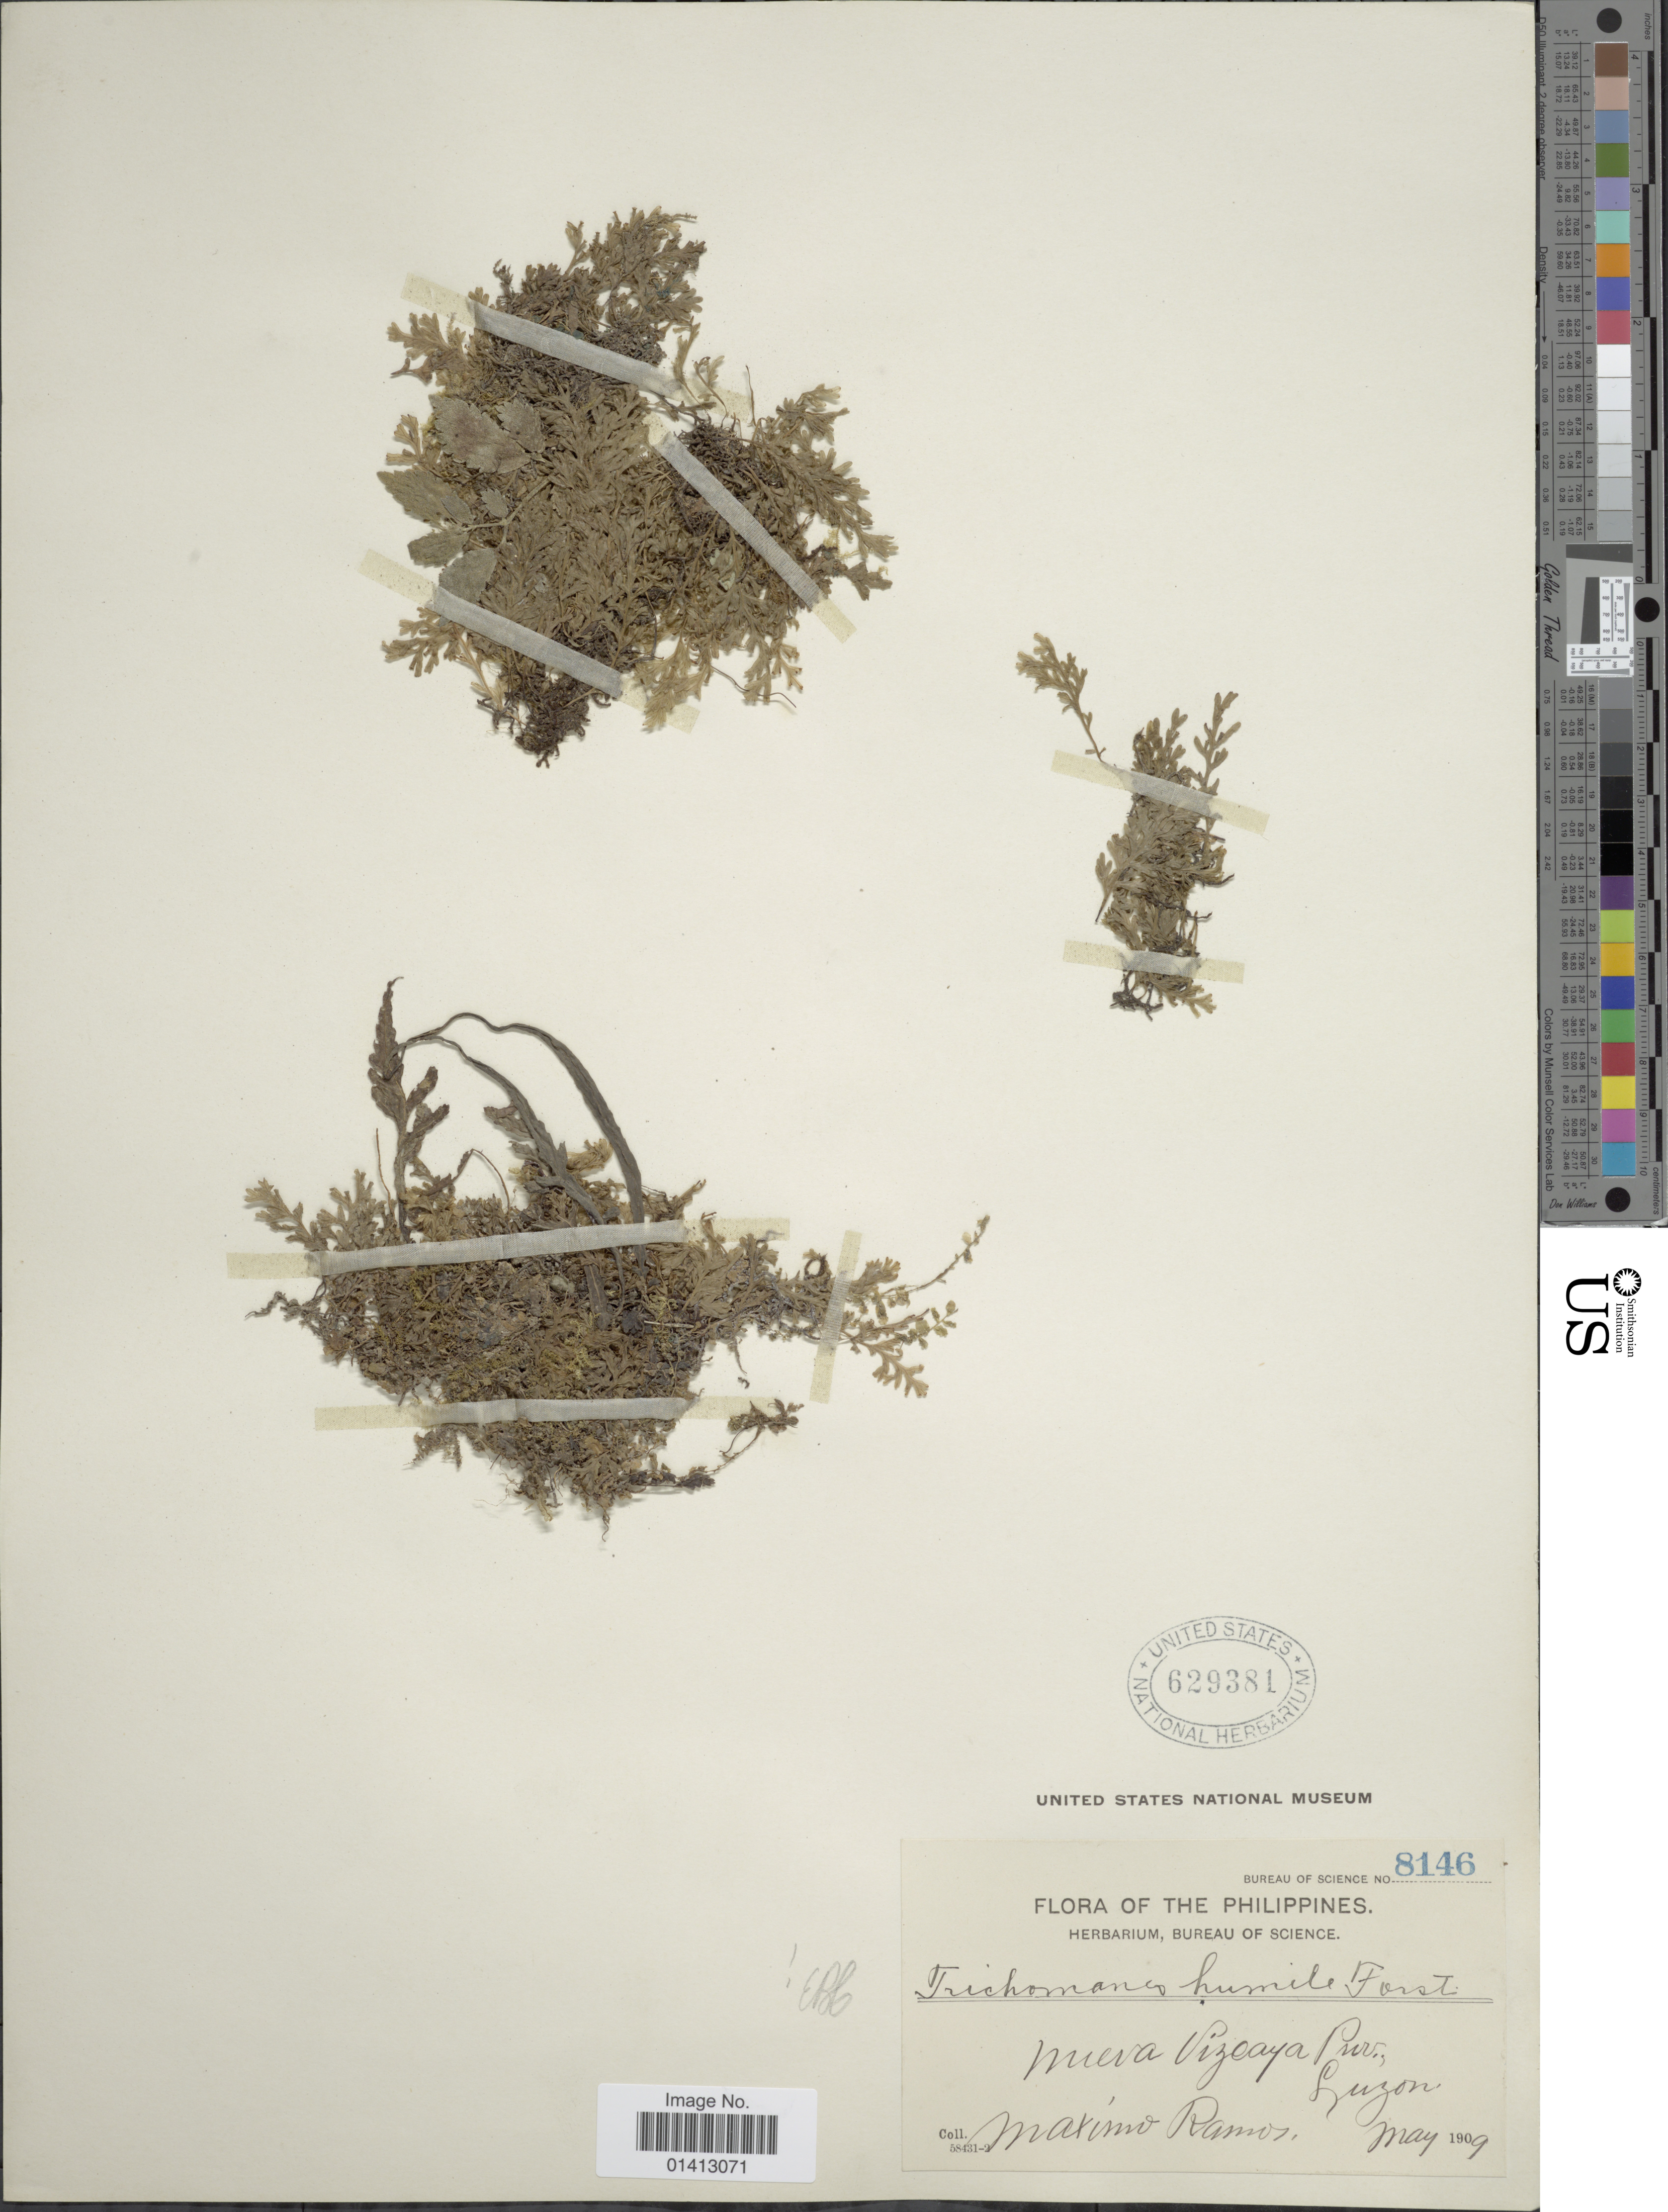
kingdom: Plantae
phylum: Tracheophyta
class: Polypodiopsida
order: Hymenophyllales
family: Hymenophyllaceae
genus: Crepidomanes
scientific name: Crepidomanes humilis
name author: (G. Forst.) Bosch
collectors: M. Ramos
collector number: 8146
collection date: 1909-05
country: Philippines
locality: Nueva Vizeaya Prov. Luzon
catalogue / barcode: US 629381